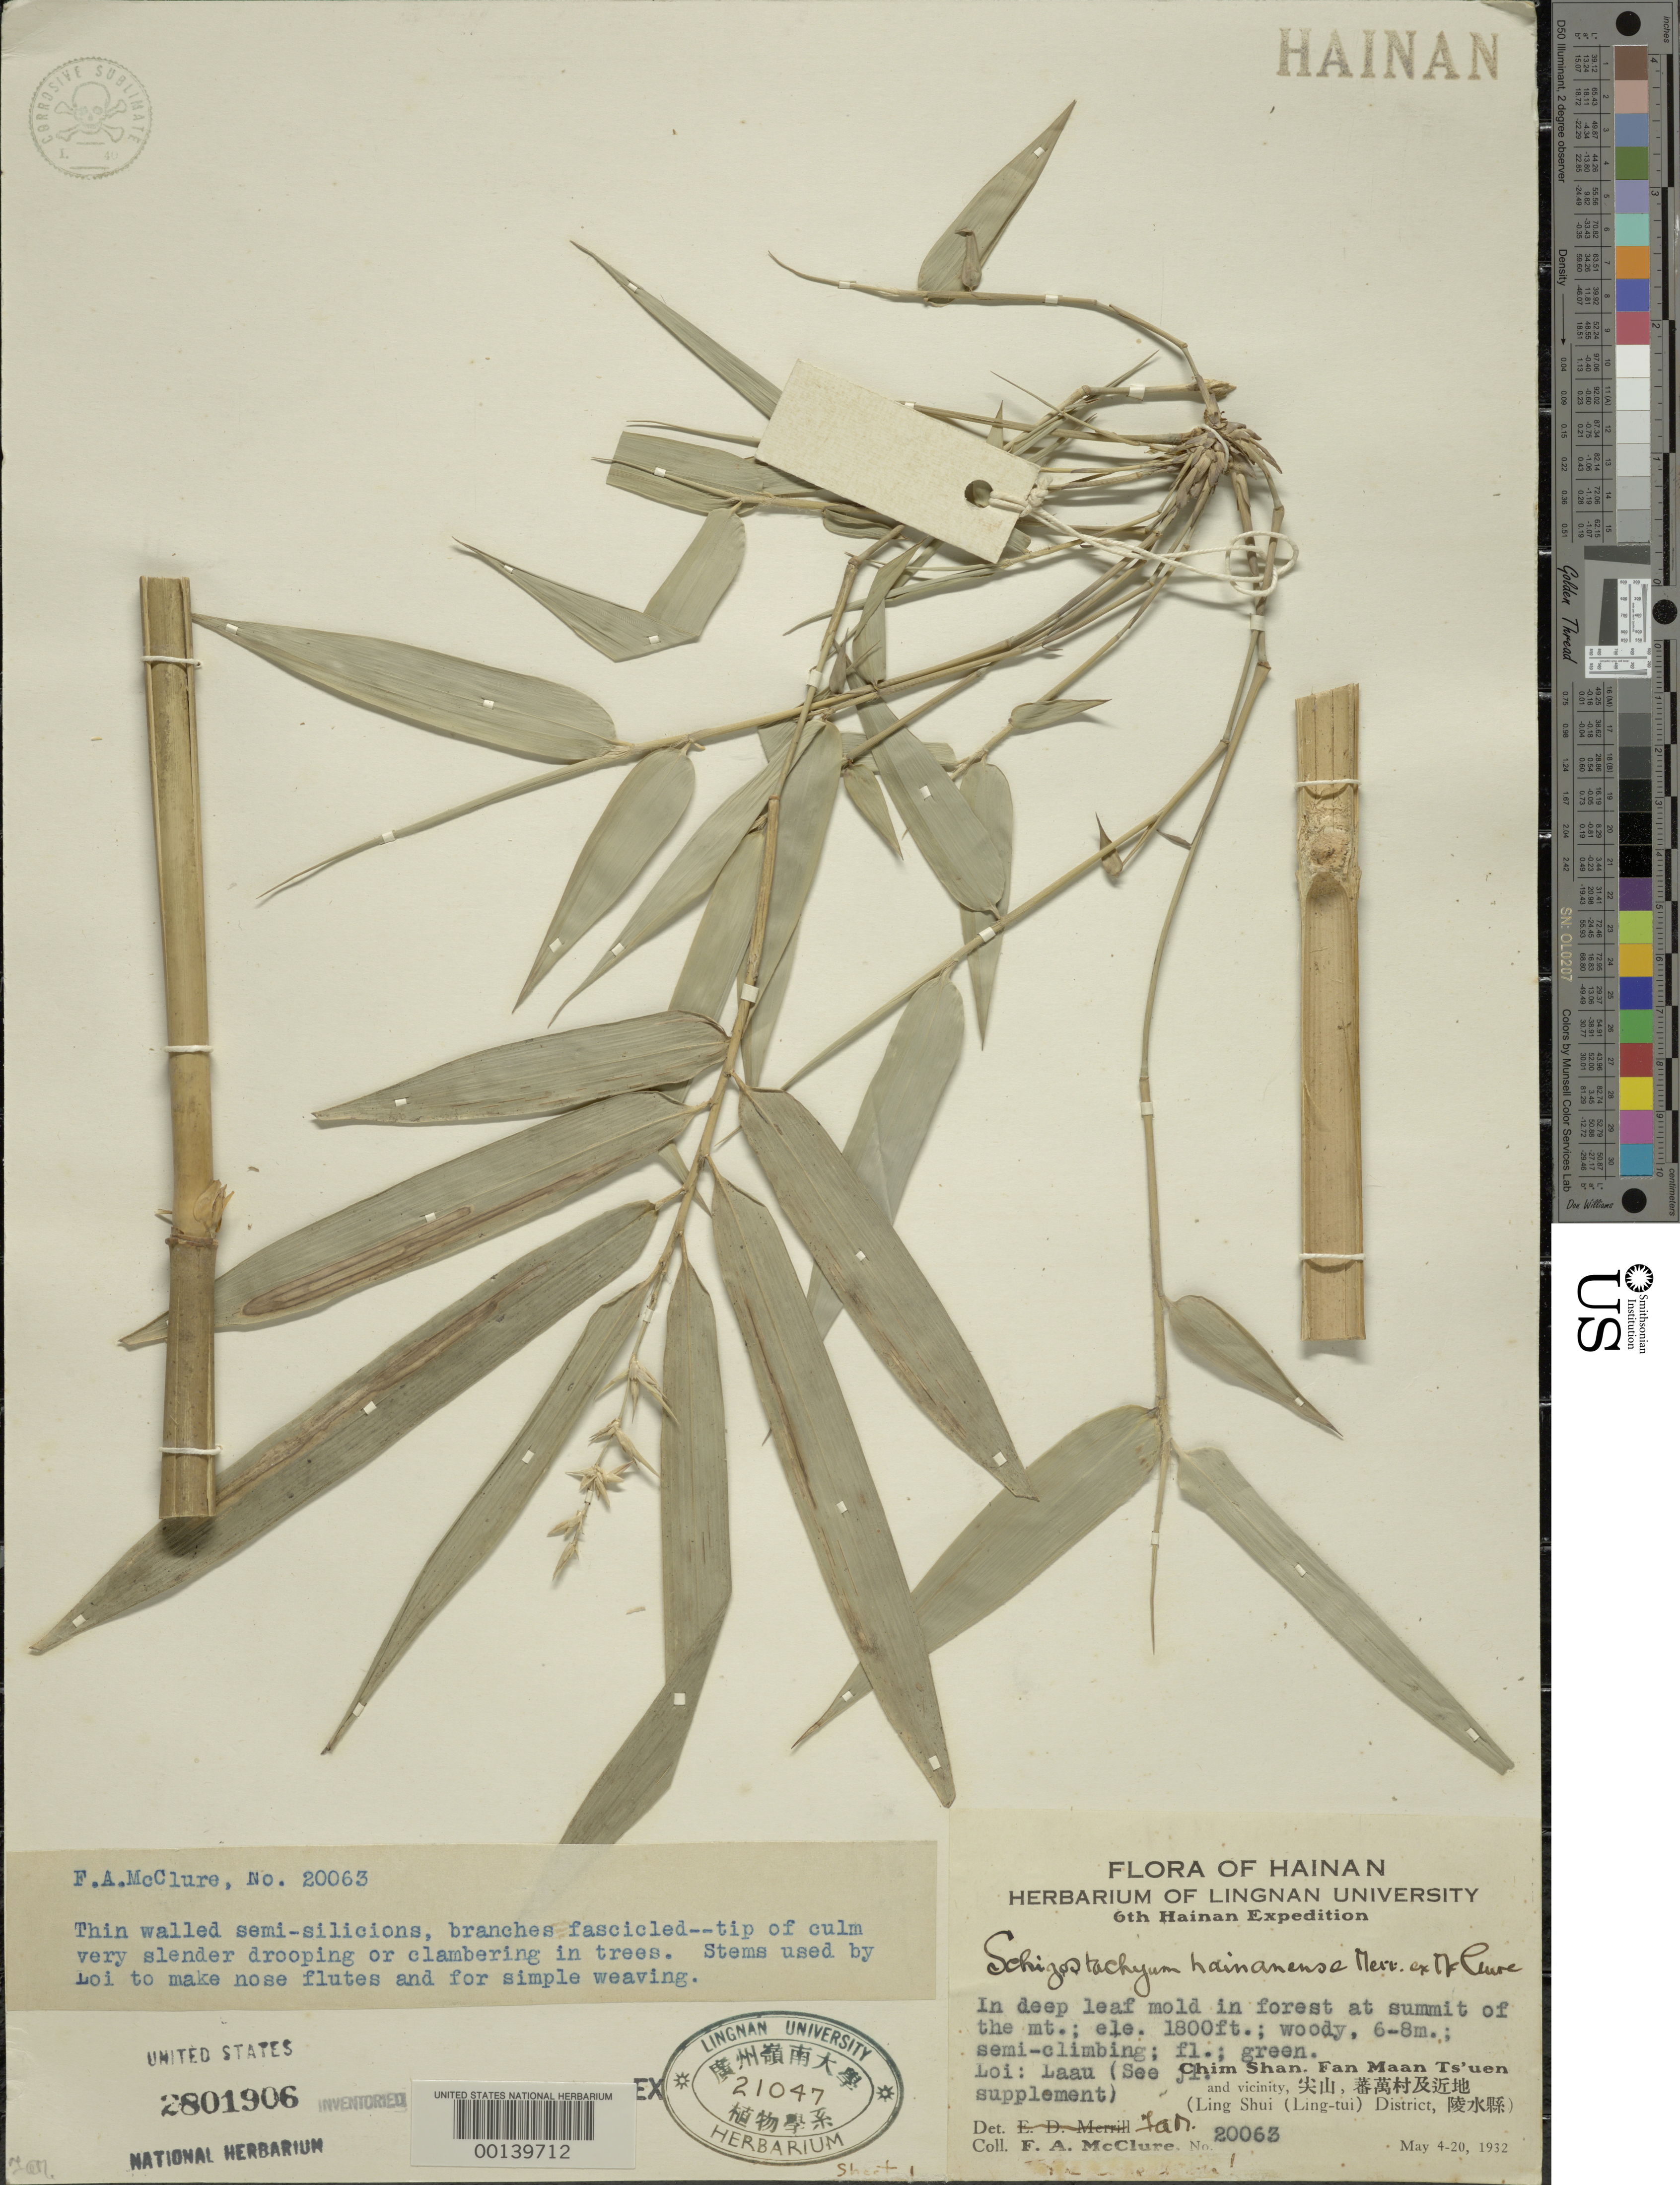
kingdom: Plantae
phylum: Tracheophyta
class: Liliopsida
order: Poales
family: Poaceae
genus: Schizostachyum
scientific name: Schizostachyum hainanense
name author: Merr. ex McClure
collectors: F. A. McClure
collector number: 20063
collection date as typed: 04 May 1932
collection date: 1932-05-04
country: China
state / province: Hainan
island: Hainan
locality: Chim shan, fan maan ts'uen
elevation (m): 549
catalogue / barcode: US 2801906